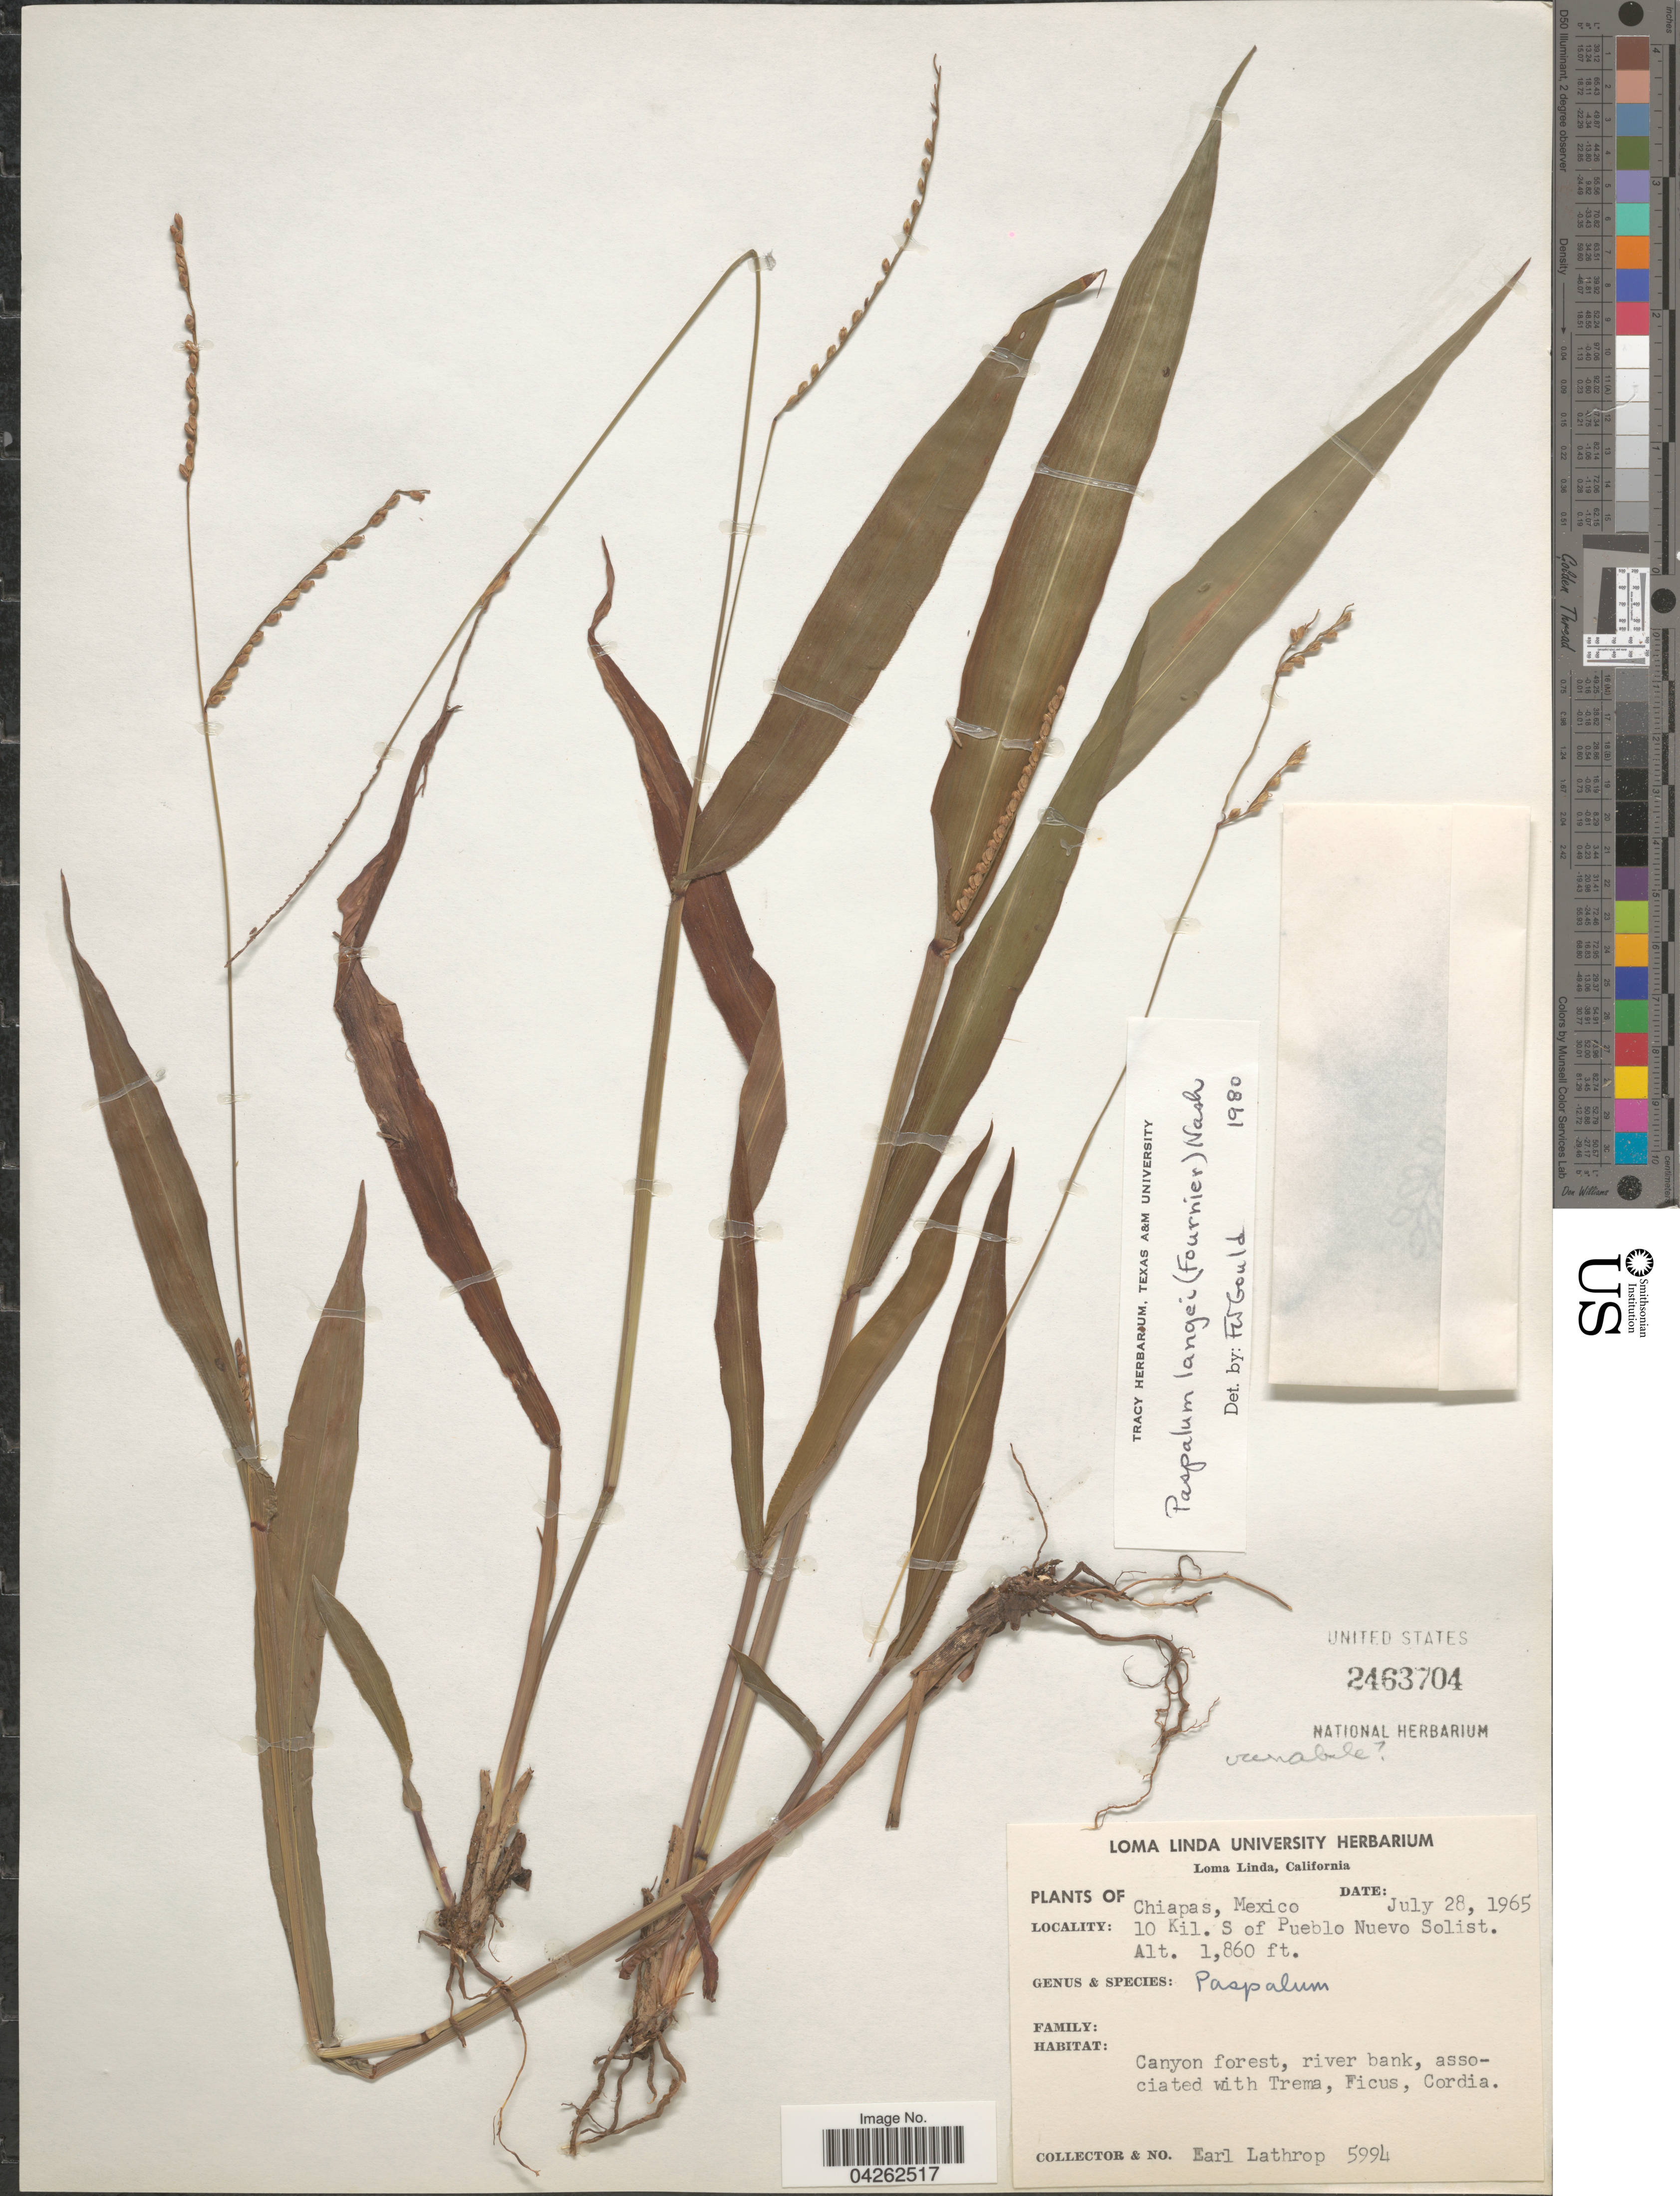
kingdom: Plantae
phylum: Tracheophyta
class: Liliopsida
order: Poales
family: Poaceae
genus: Paspalum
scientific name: Paspalum langei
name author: (E. Fourn.) Nash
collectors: E. W. Lathrop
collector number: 5994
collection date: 1965-07-28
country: Mexico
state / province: Chiapas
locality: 10 Kil. S of Pueblo Nuevo Solist.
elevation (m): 567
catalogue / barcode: US 2463704